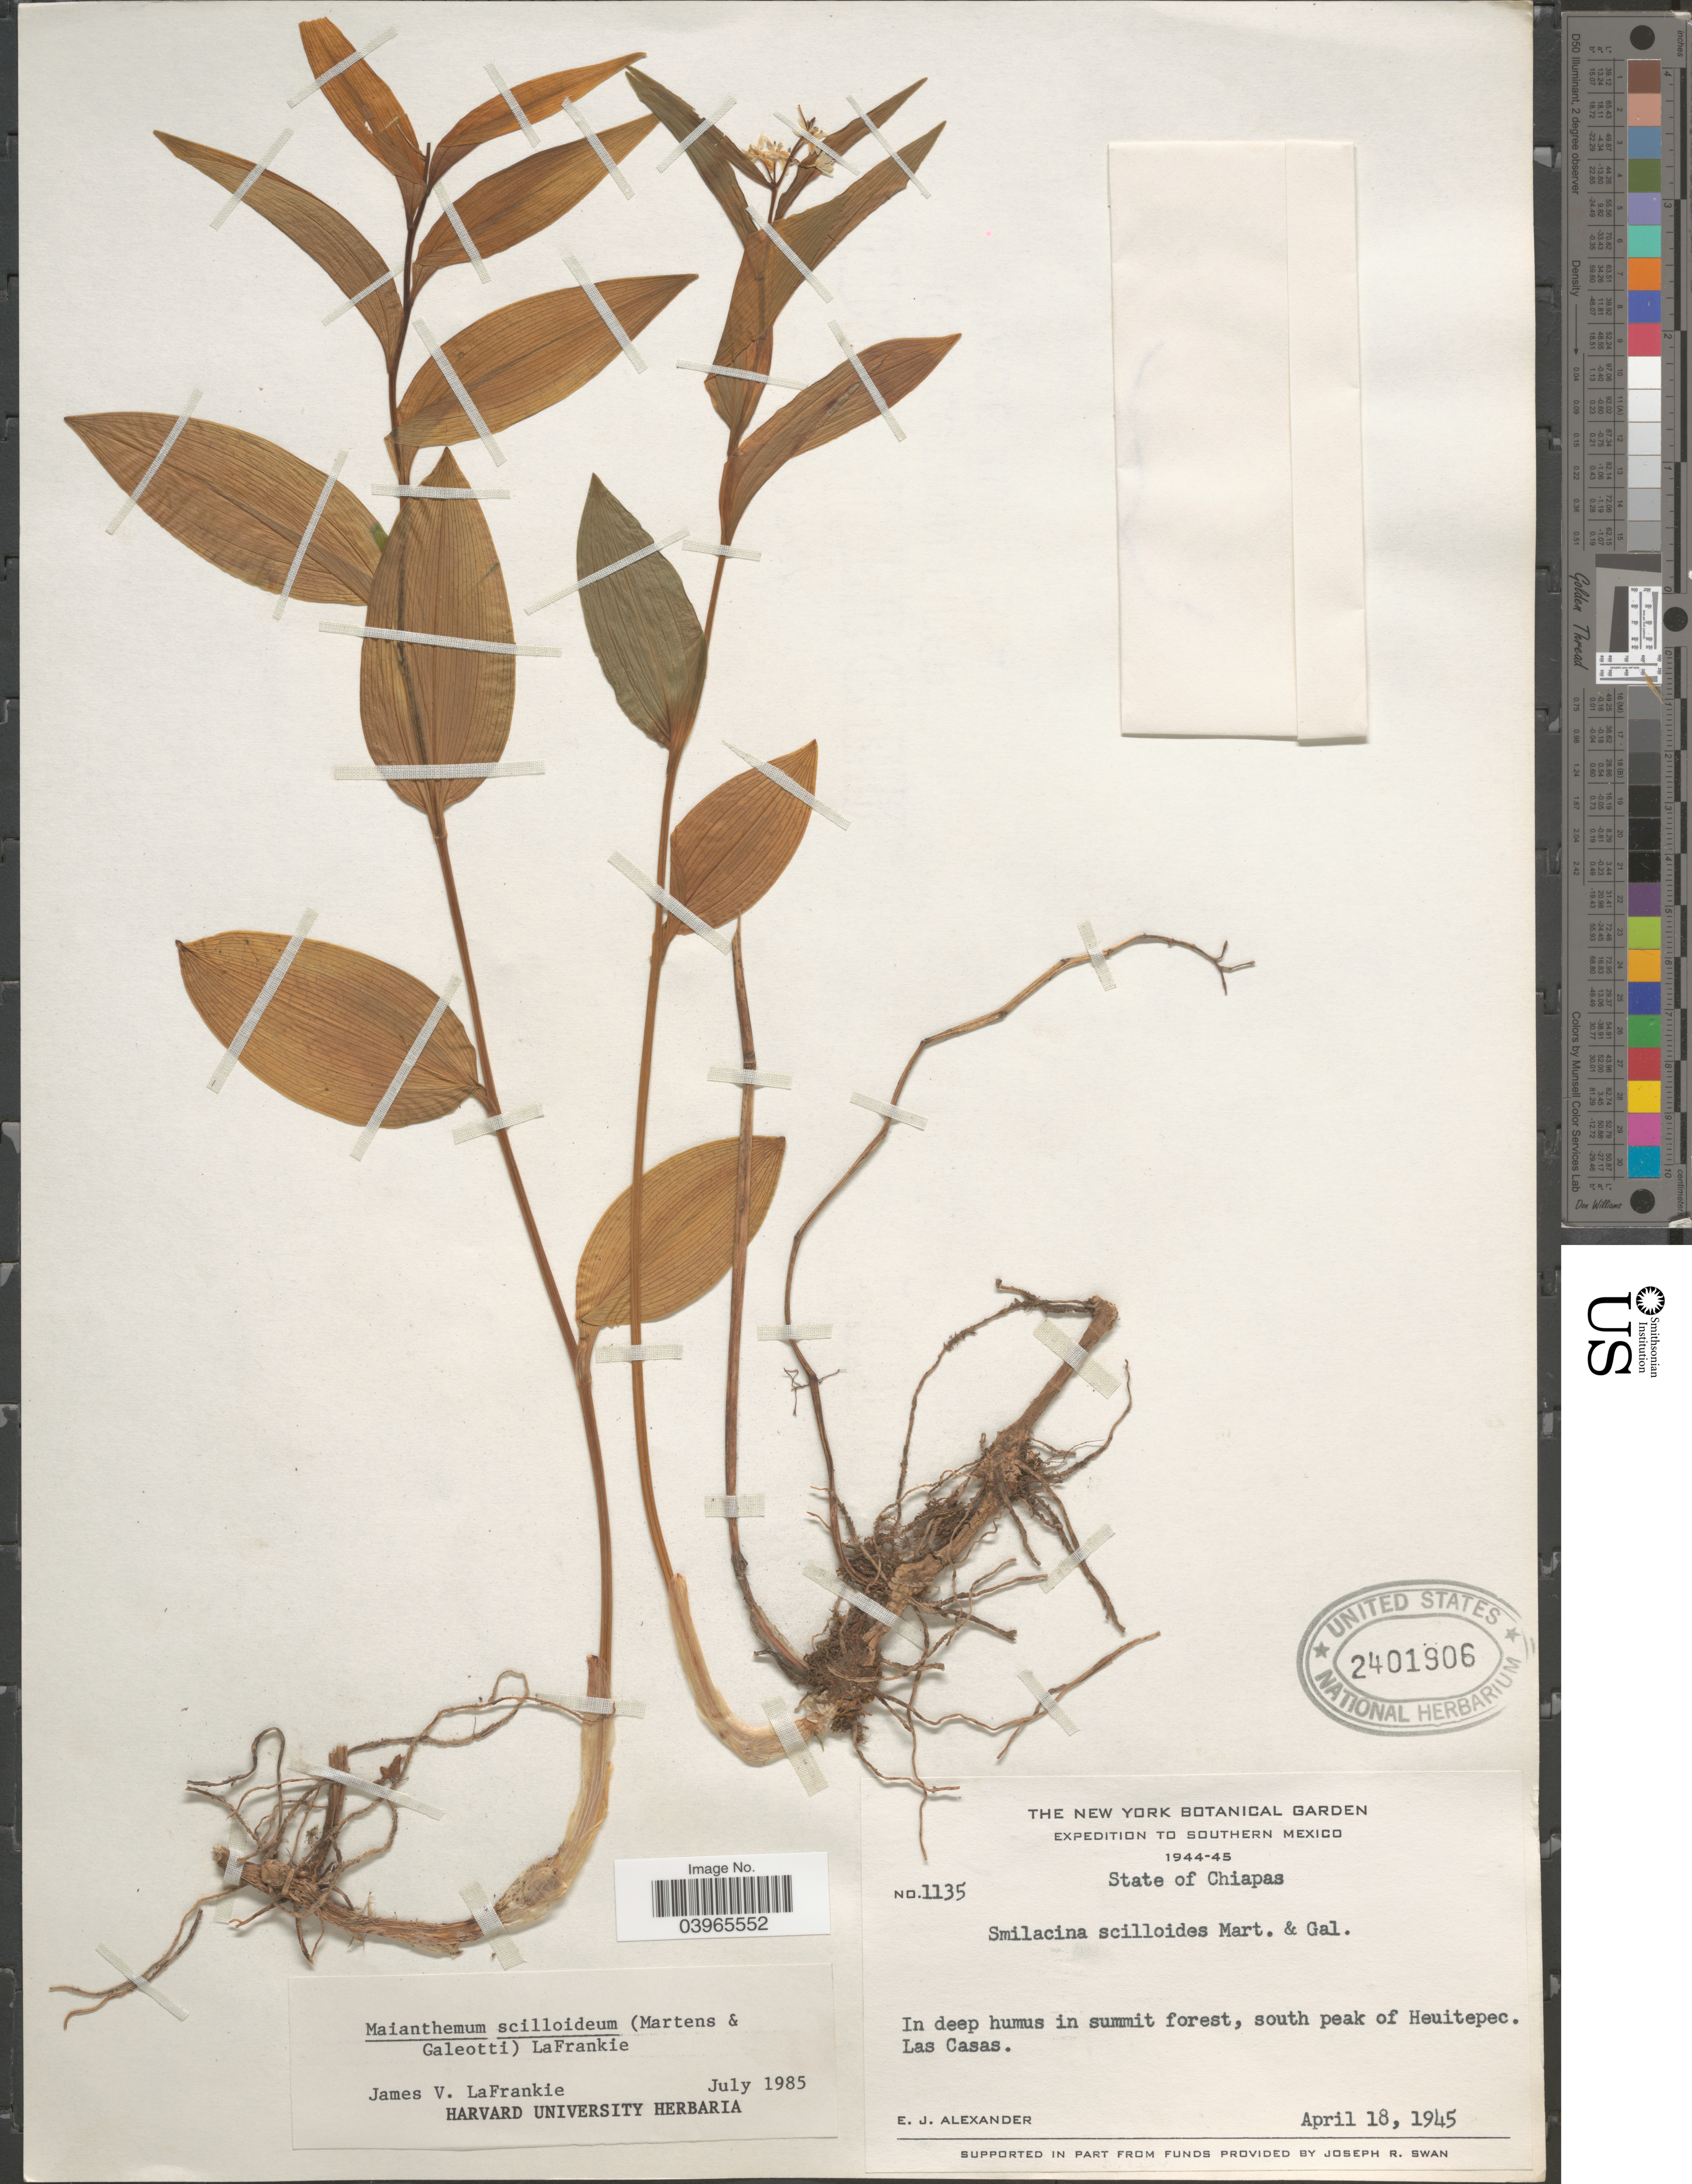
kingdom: Plantae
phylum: Tracheophyta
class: Liliopsida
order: Asparagales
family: Asparagaceae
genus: Maianthemum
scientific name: Maianthemum scilloideum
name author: (M. Martens & Galeotti) LaFrankie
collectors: E. J. Alexander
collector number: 1135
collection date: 1945-04-18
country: Mexico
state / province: Chiapas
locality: Southern Mexico. South peak of Heuitepec, Las Casas.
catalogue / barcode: US 2401906